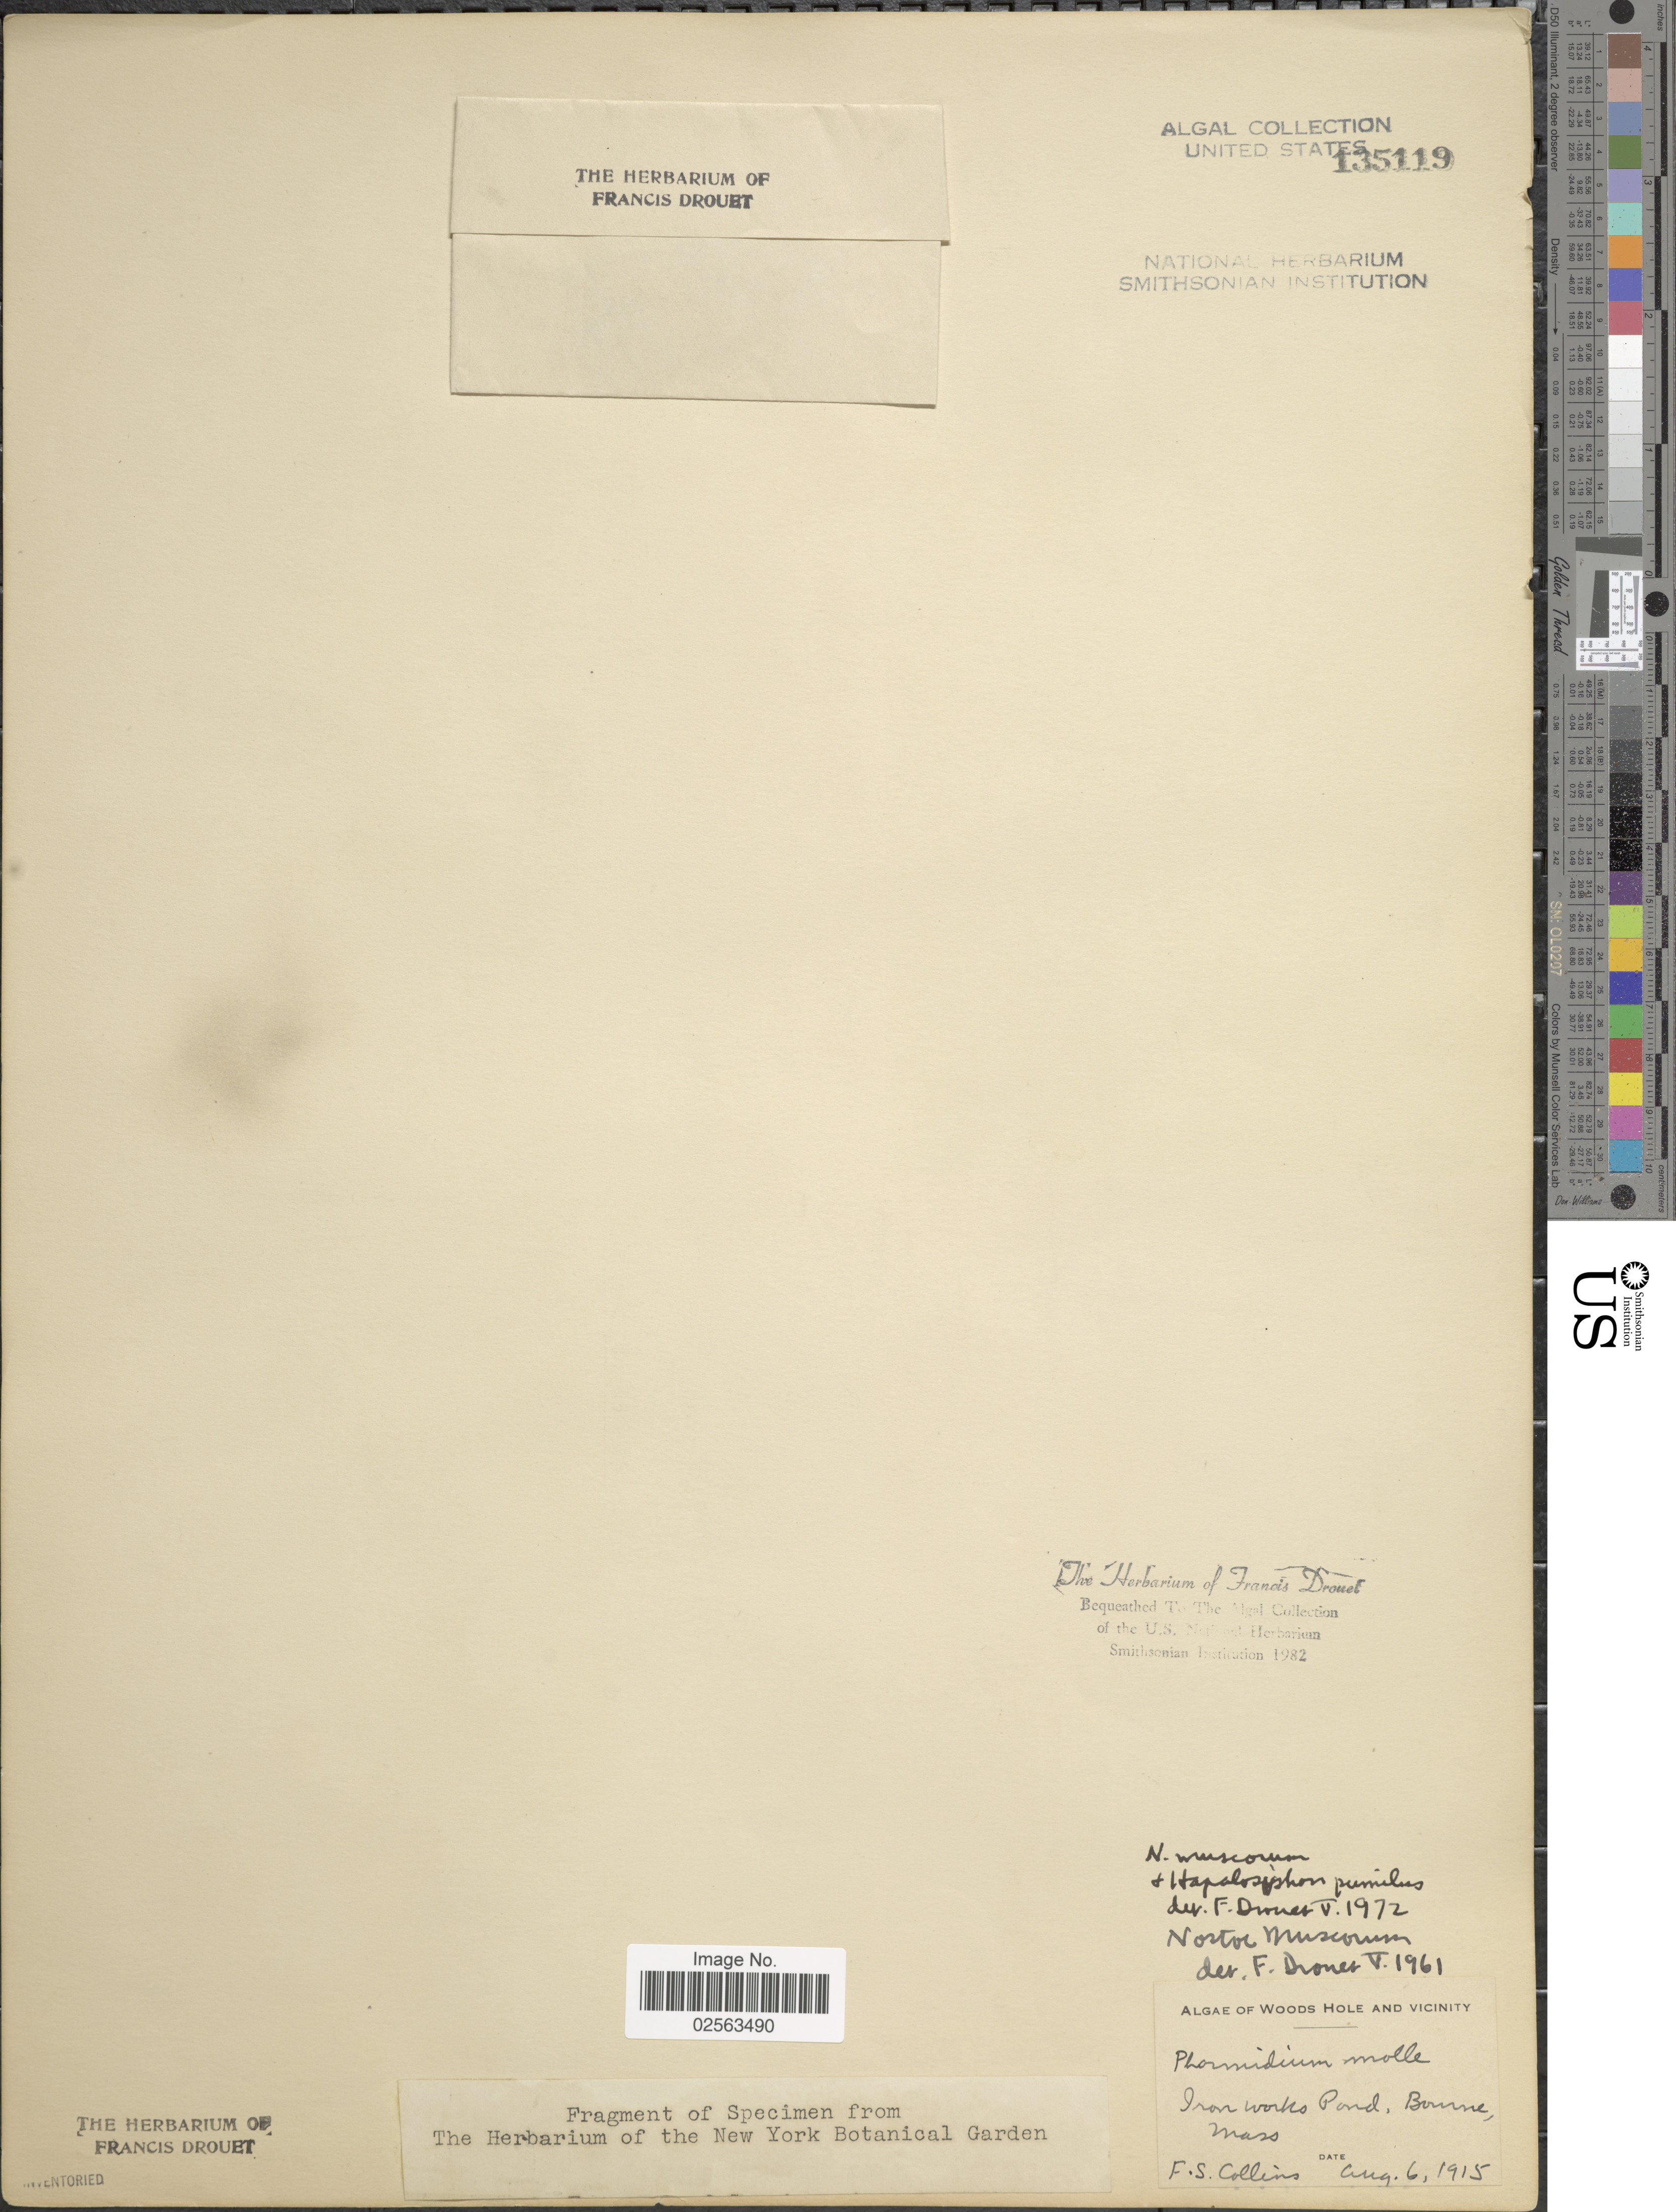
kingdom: Bacteria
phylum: Cyanobacteria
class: Cyanobacteriia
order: Cyanobacteriales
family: Nostocaceae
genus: Nostoc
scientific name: Nostoc commune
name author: Vaucher ex Bornet & Flahault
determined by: Drouet, F. E.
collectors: F. Collins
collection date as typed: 06 Aug 1915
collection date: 1915-08-06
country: United States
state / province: Massachusetts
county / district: Barnstable County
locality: Bourne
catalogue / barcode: US 135119